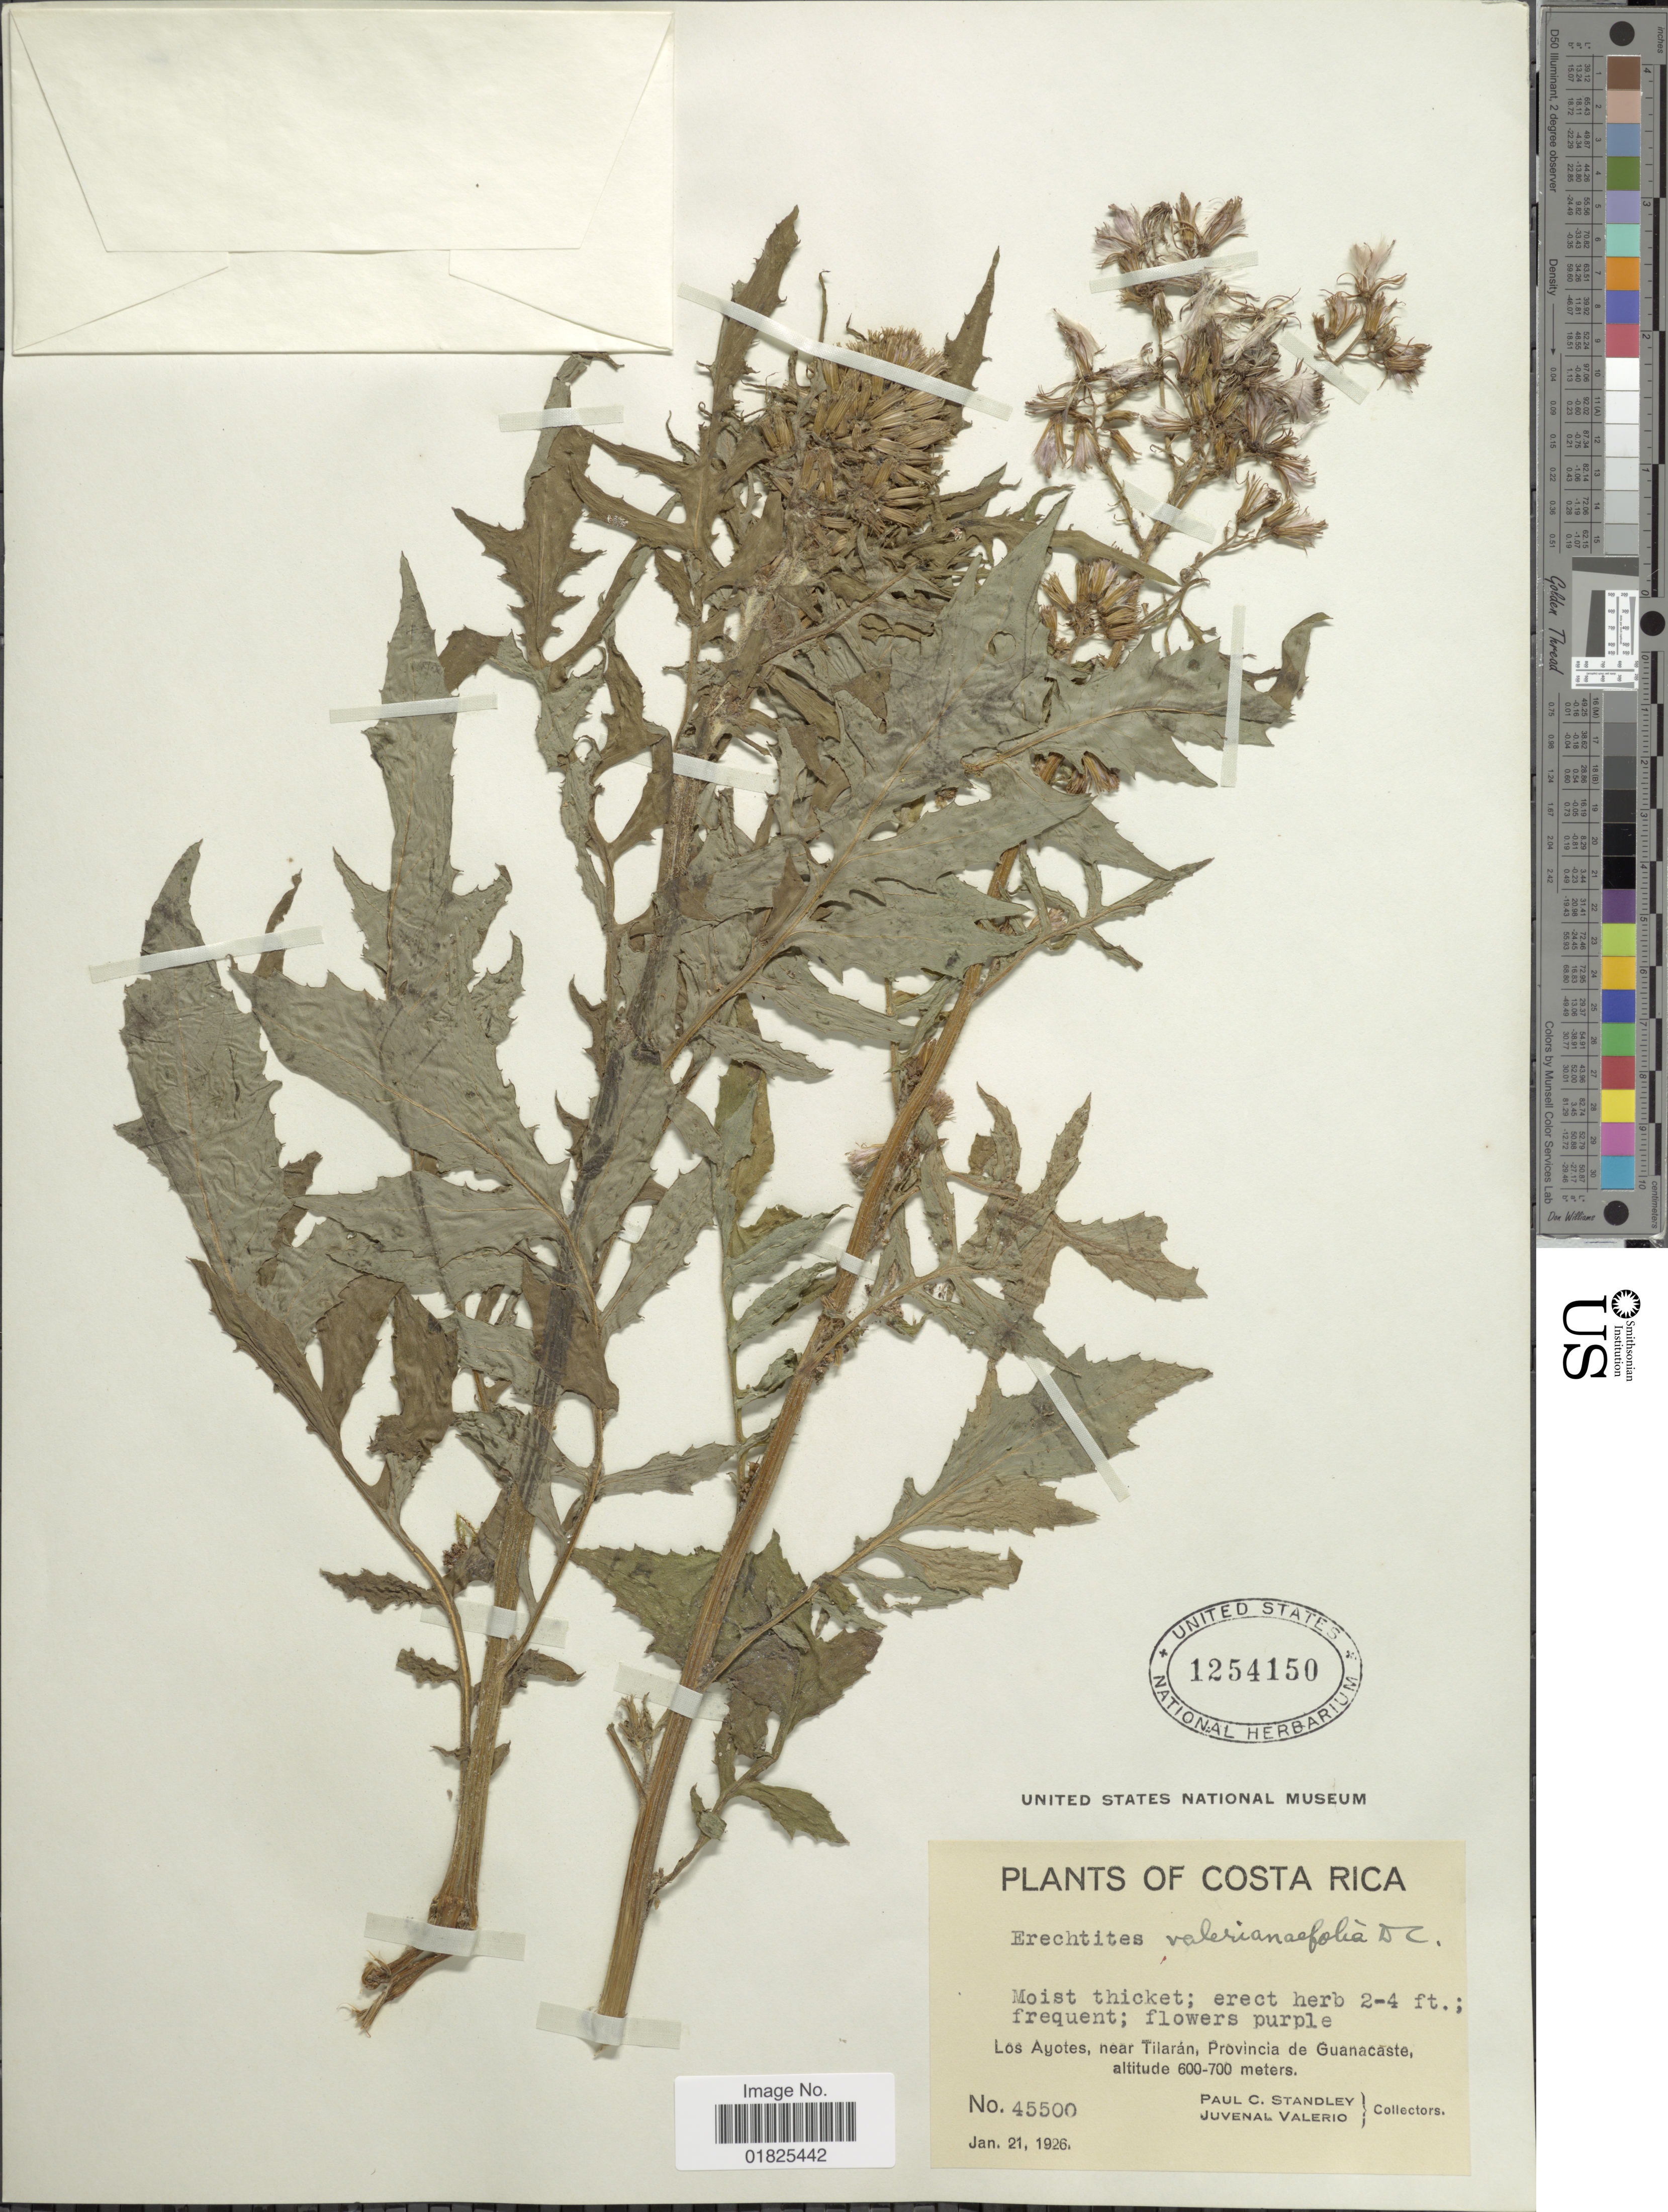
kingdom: Plantae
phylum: Tracheophyta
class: Magnoliopsida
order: Asterales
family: Asteraceae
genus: Erechtites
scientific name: Erechtites valerianifolius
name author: (Link ex Spreng.) DC.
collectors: P. C. Standley & J. Valerio R.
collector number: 45500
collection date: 1926-01-21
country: Costa Rica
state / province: Guanacaste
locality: Los Ayotes, near Tilaran, Provincia de Guanacaste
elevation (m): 600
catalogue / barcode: US 1254150